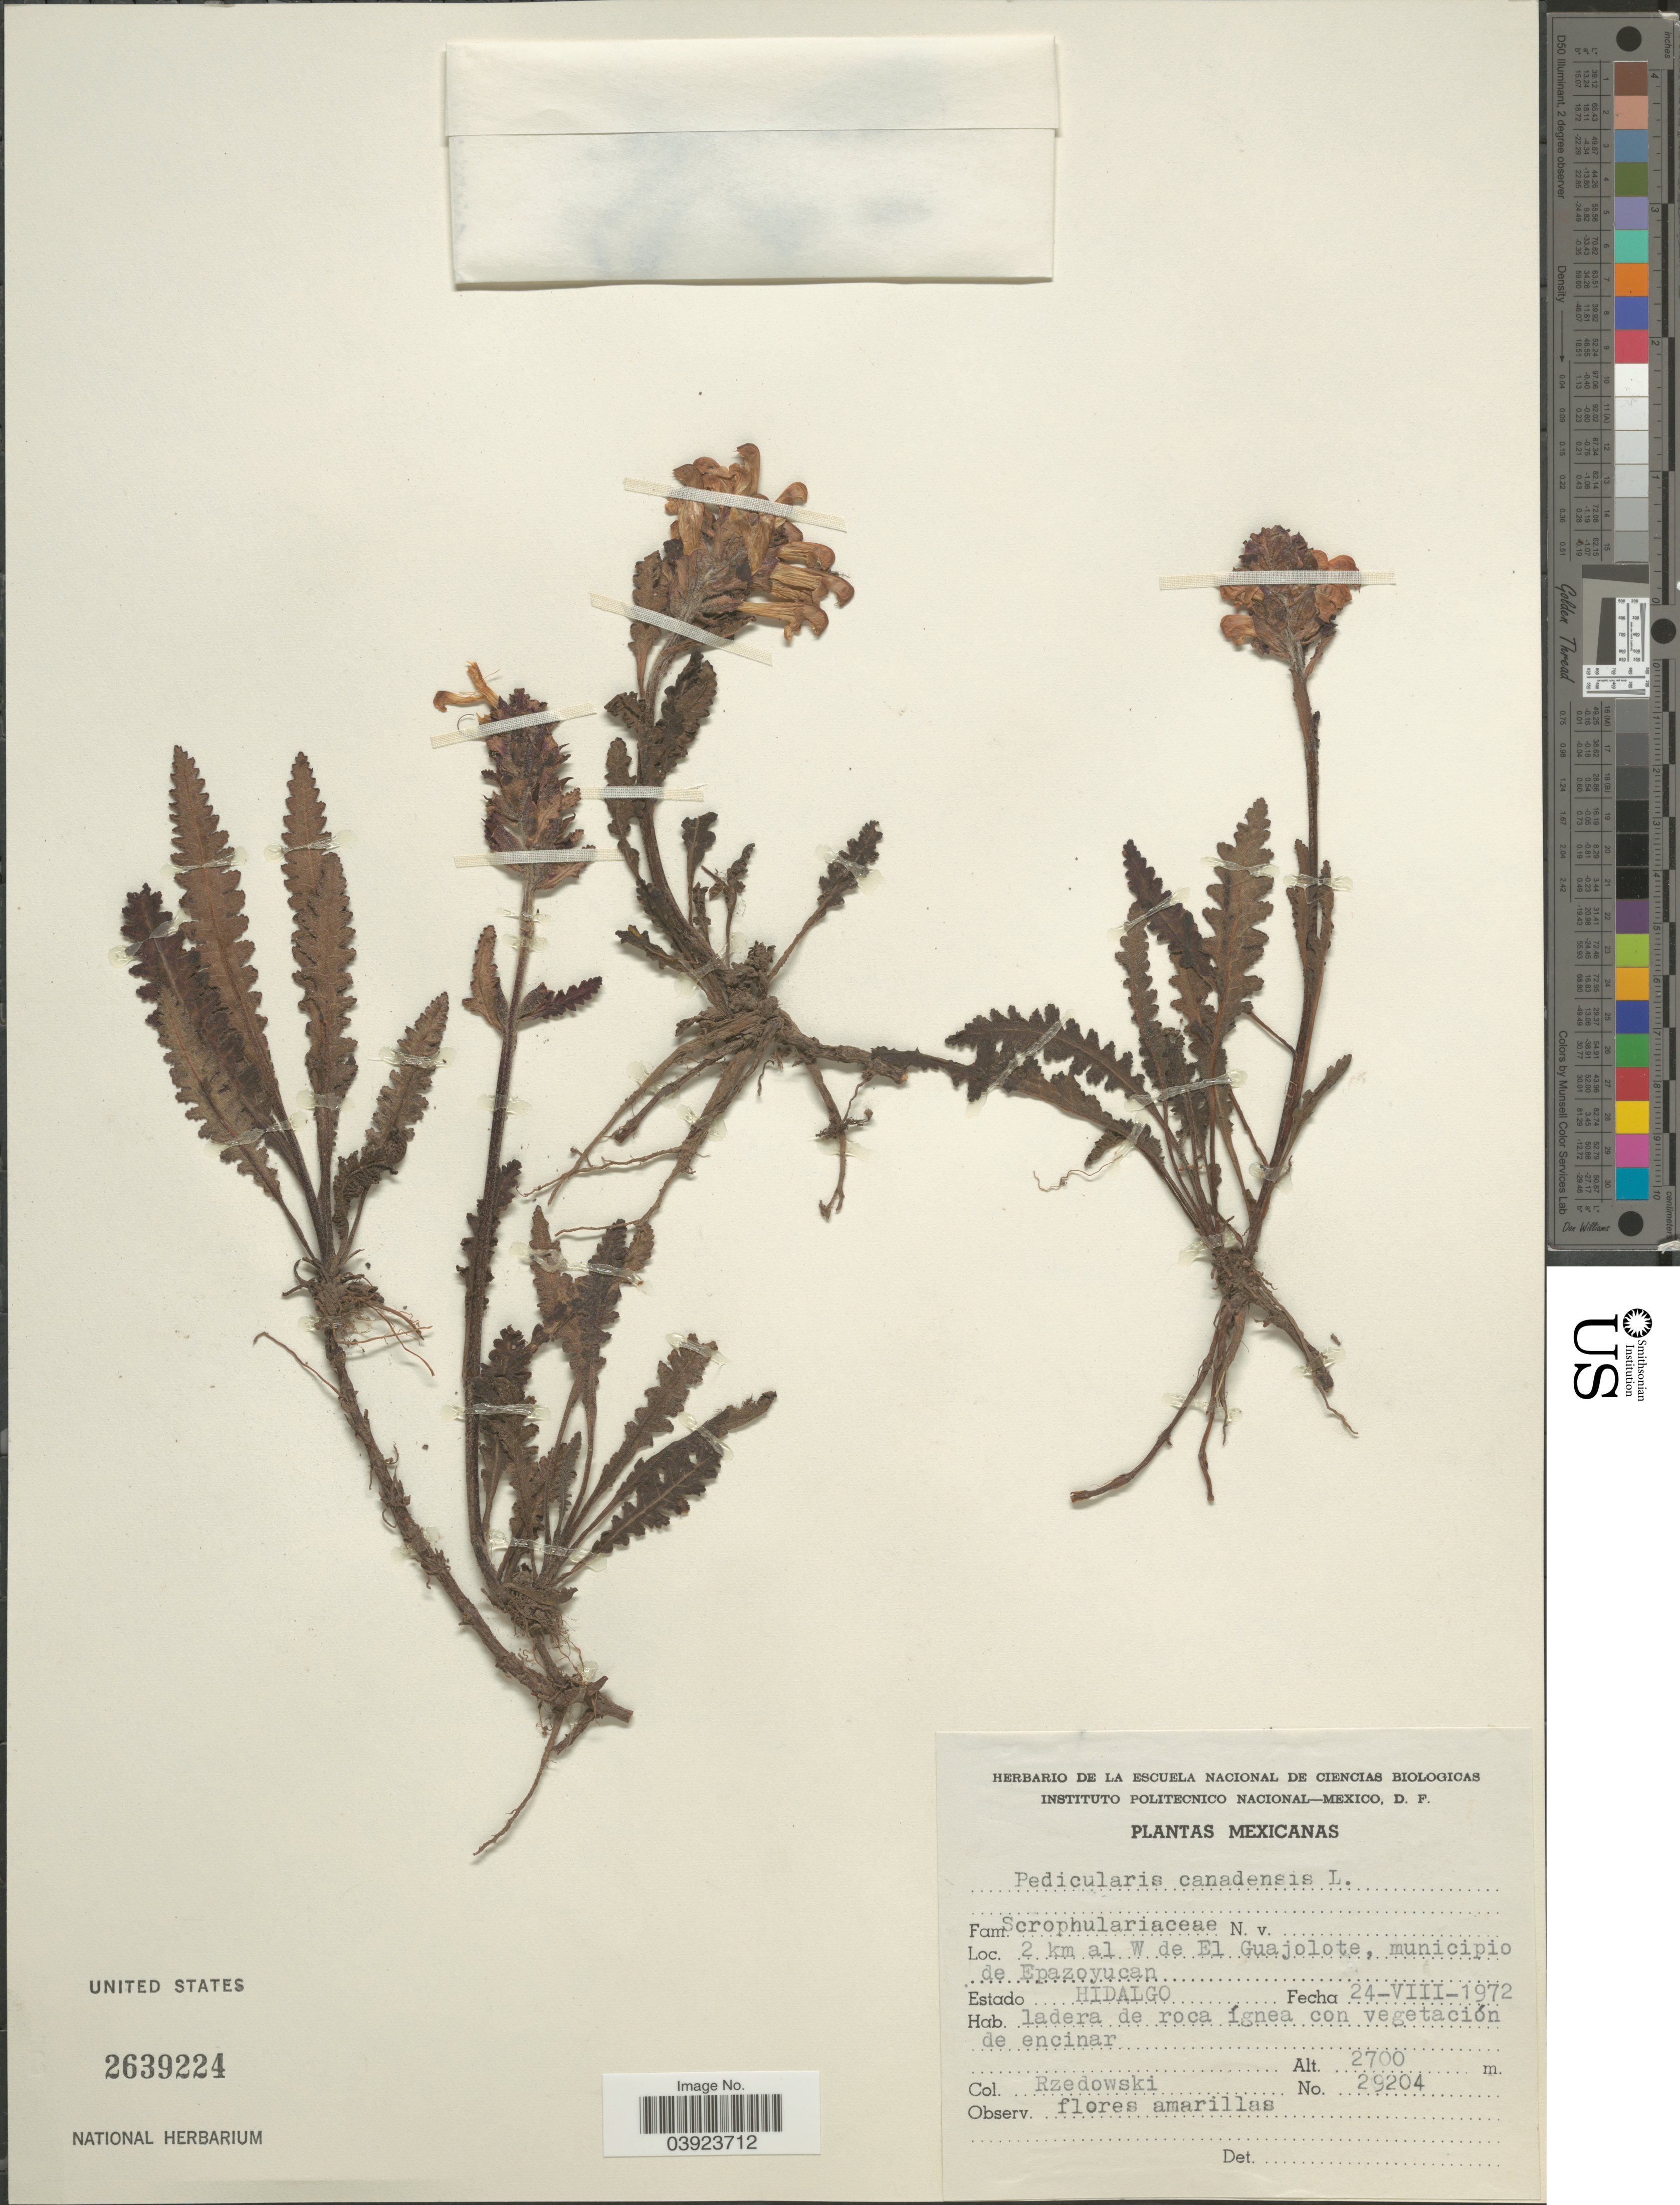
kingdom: Plantae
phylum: Tracheophyta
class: Magnoliopsida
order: Lamiales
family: Orobanchaceae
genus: Pedicularis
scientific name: Pedicularis canadensis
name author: L.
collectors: Rzedowski, --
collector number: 29204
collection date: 1972-08-24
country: Mexico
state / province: Hidalgo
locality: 2 km al W de El Guajolote, municipio de Epazoyucan. Estado Hidalgo.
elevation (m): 2700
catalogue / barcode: US 2639224